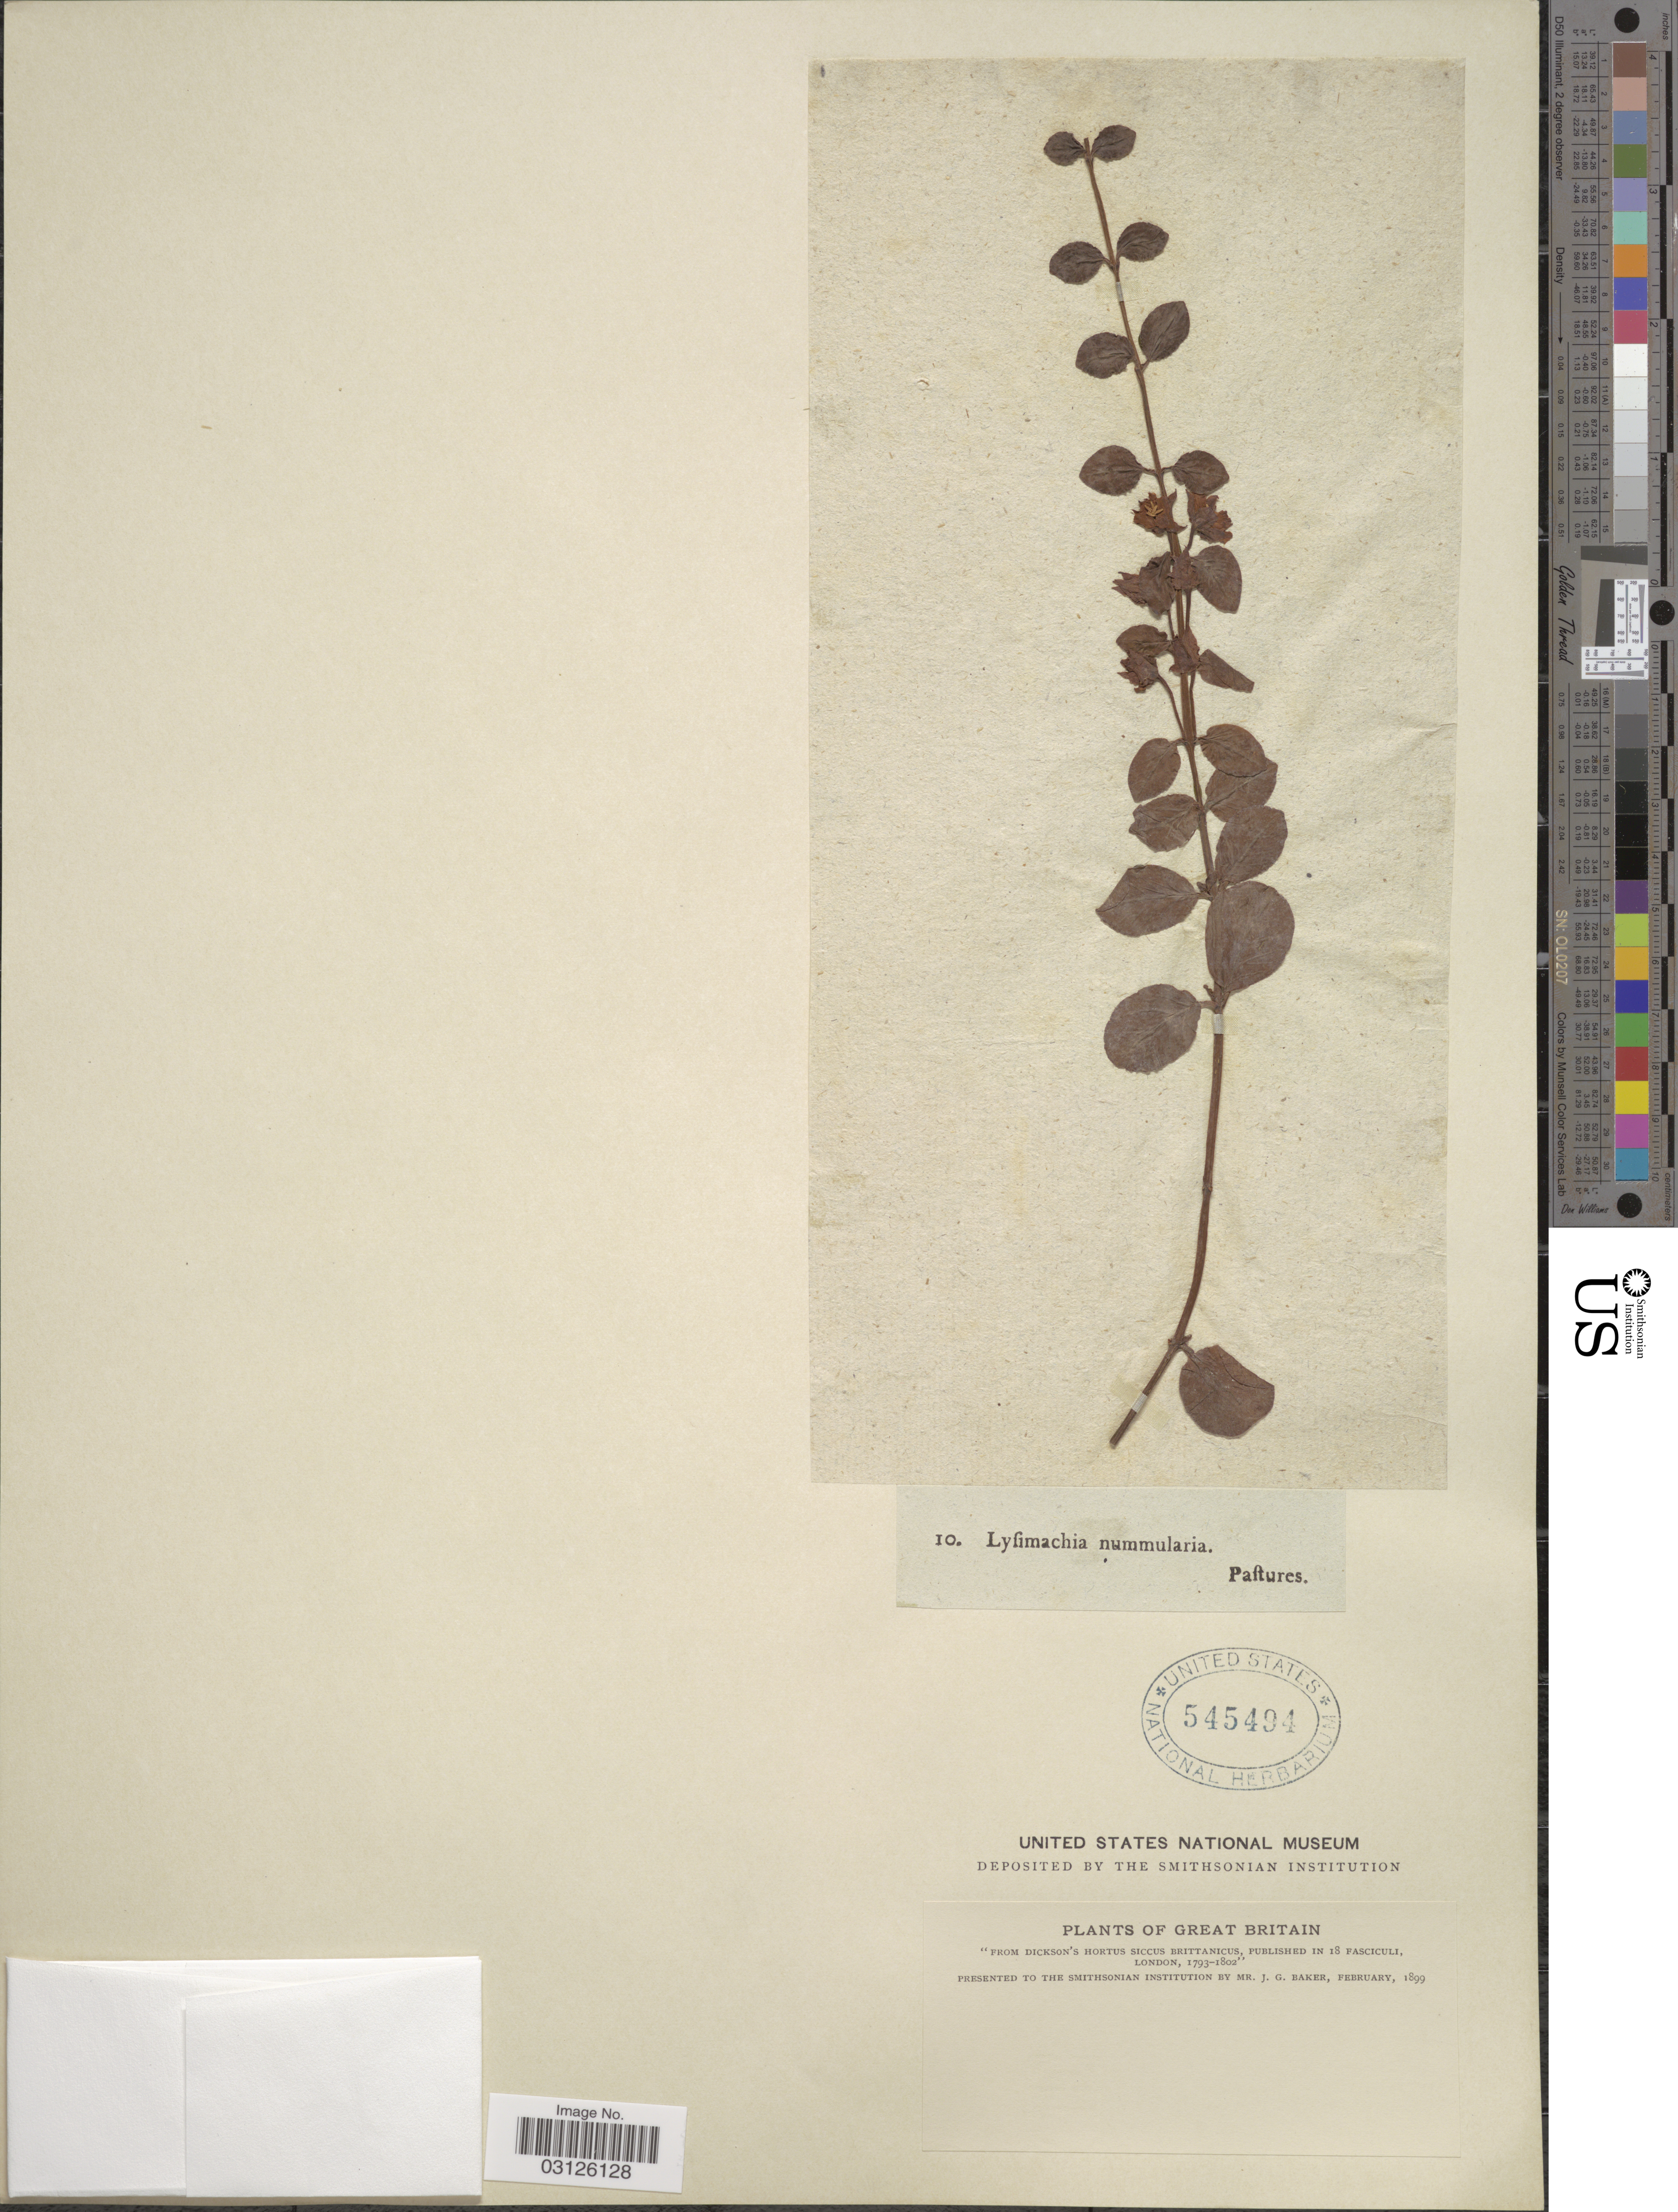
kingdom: Plantae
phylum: Tracheophyta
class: Magnoliopsida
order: Ericales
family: Primulaceae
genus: Lysimachia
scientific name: Lysimachia nummularia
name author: L.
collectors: J. G. Baker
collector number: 10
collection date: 1899-02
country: United Kingdom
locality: Great Britain.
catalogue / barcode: US 545494